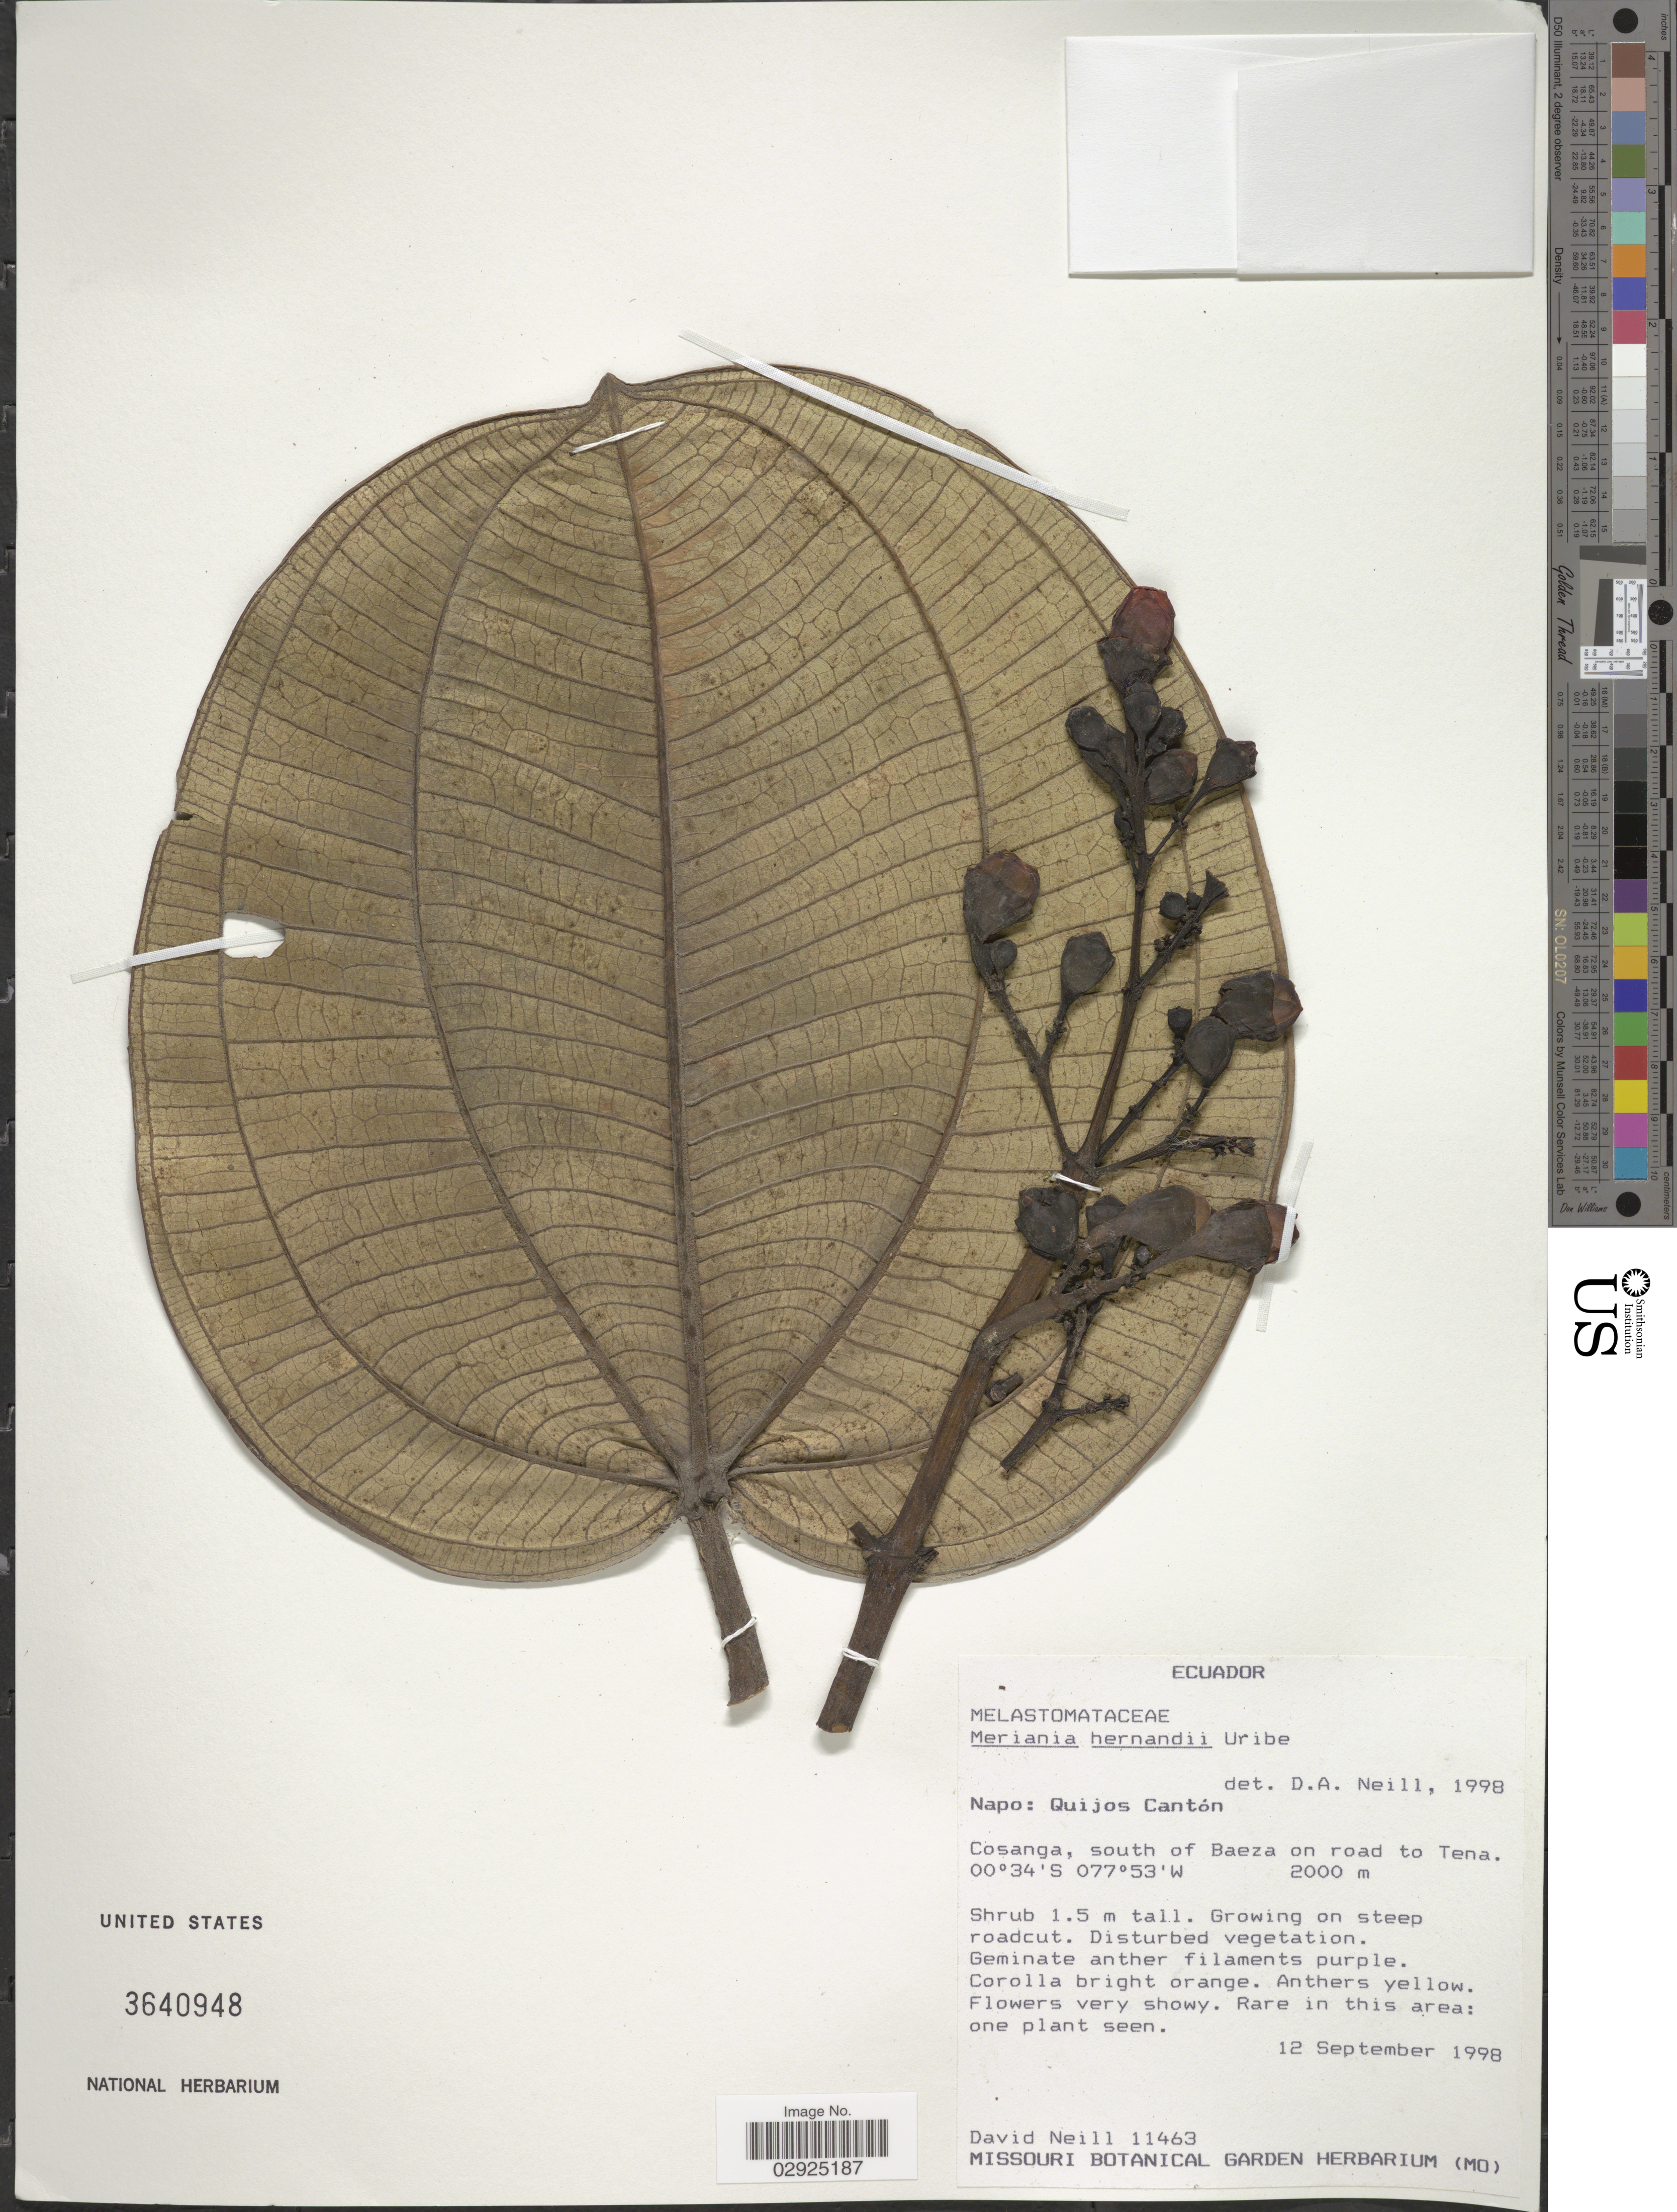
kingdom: Plantae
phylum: Tracheophyta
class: Magnoliopsida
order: Myrtales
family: Melastomataceae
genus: Meriania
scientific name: Meriania hernandii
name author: L. Uribe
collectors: D. Neill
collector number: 11463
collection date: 1998-09-12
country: Ecuador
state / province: Napo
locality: Quijos Cantón. Cosanga, south of Baeza on road to Tena.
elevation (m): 2000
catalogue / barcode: US 3640948